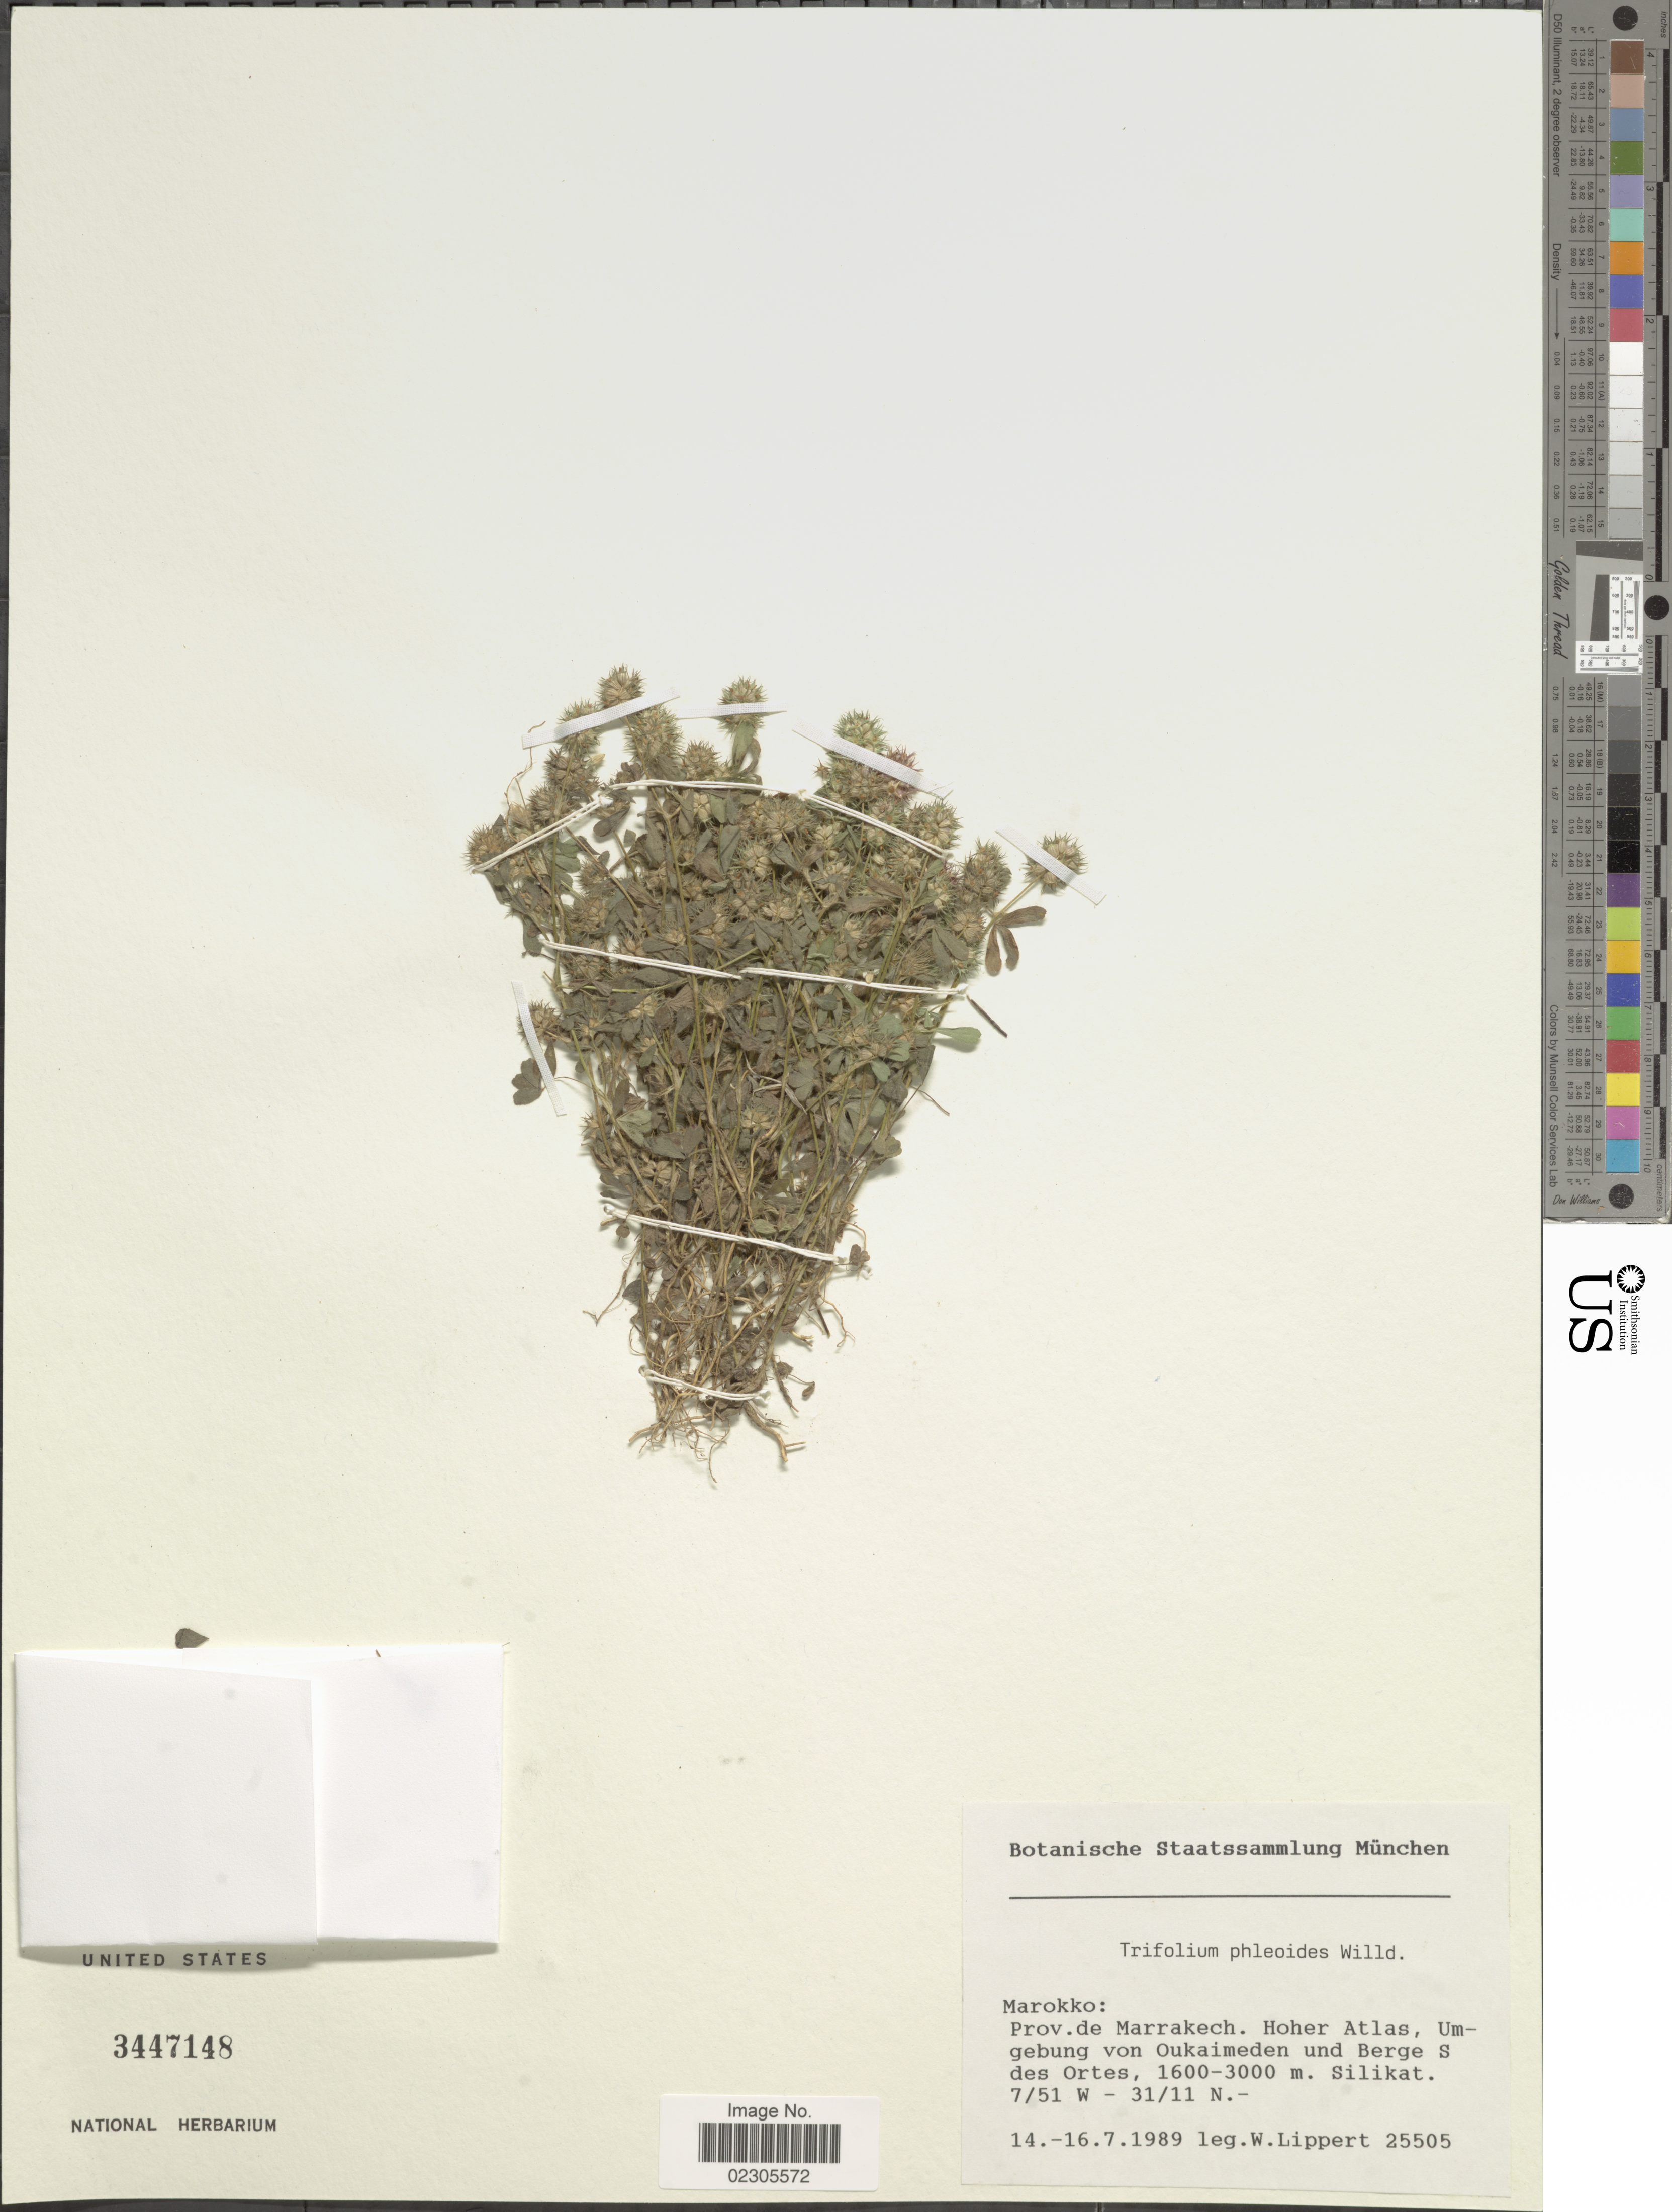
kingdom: Plantae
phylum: Tracheophyta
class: Magnoliopsida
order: Fabales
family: Fabaceae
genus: Trifolium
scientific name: Trifolium phleoides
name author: Willd.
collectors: W. Lippert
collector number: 25505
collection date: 1989-07-14/1989-07-17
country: Morocco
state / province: Marrakech-Tensift-Al Haouz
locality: Hoher Atlas, Umgebung von Oukaimeden und Berge S des Ortes, Silikat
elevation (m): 1600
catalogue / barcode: US 3447148